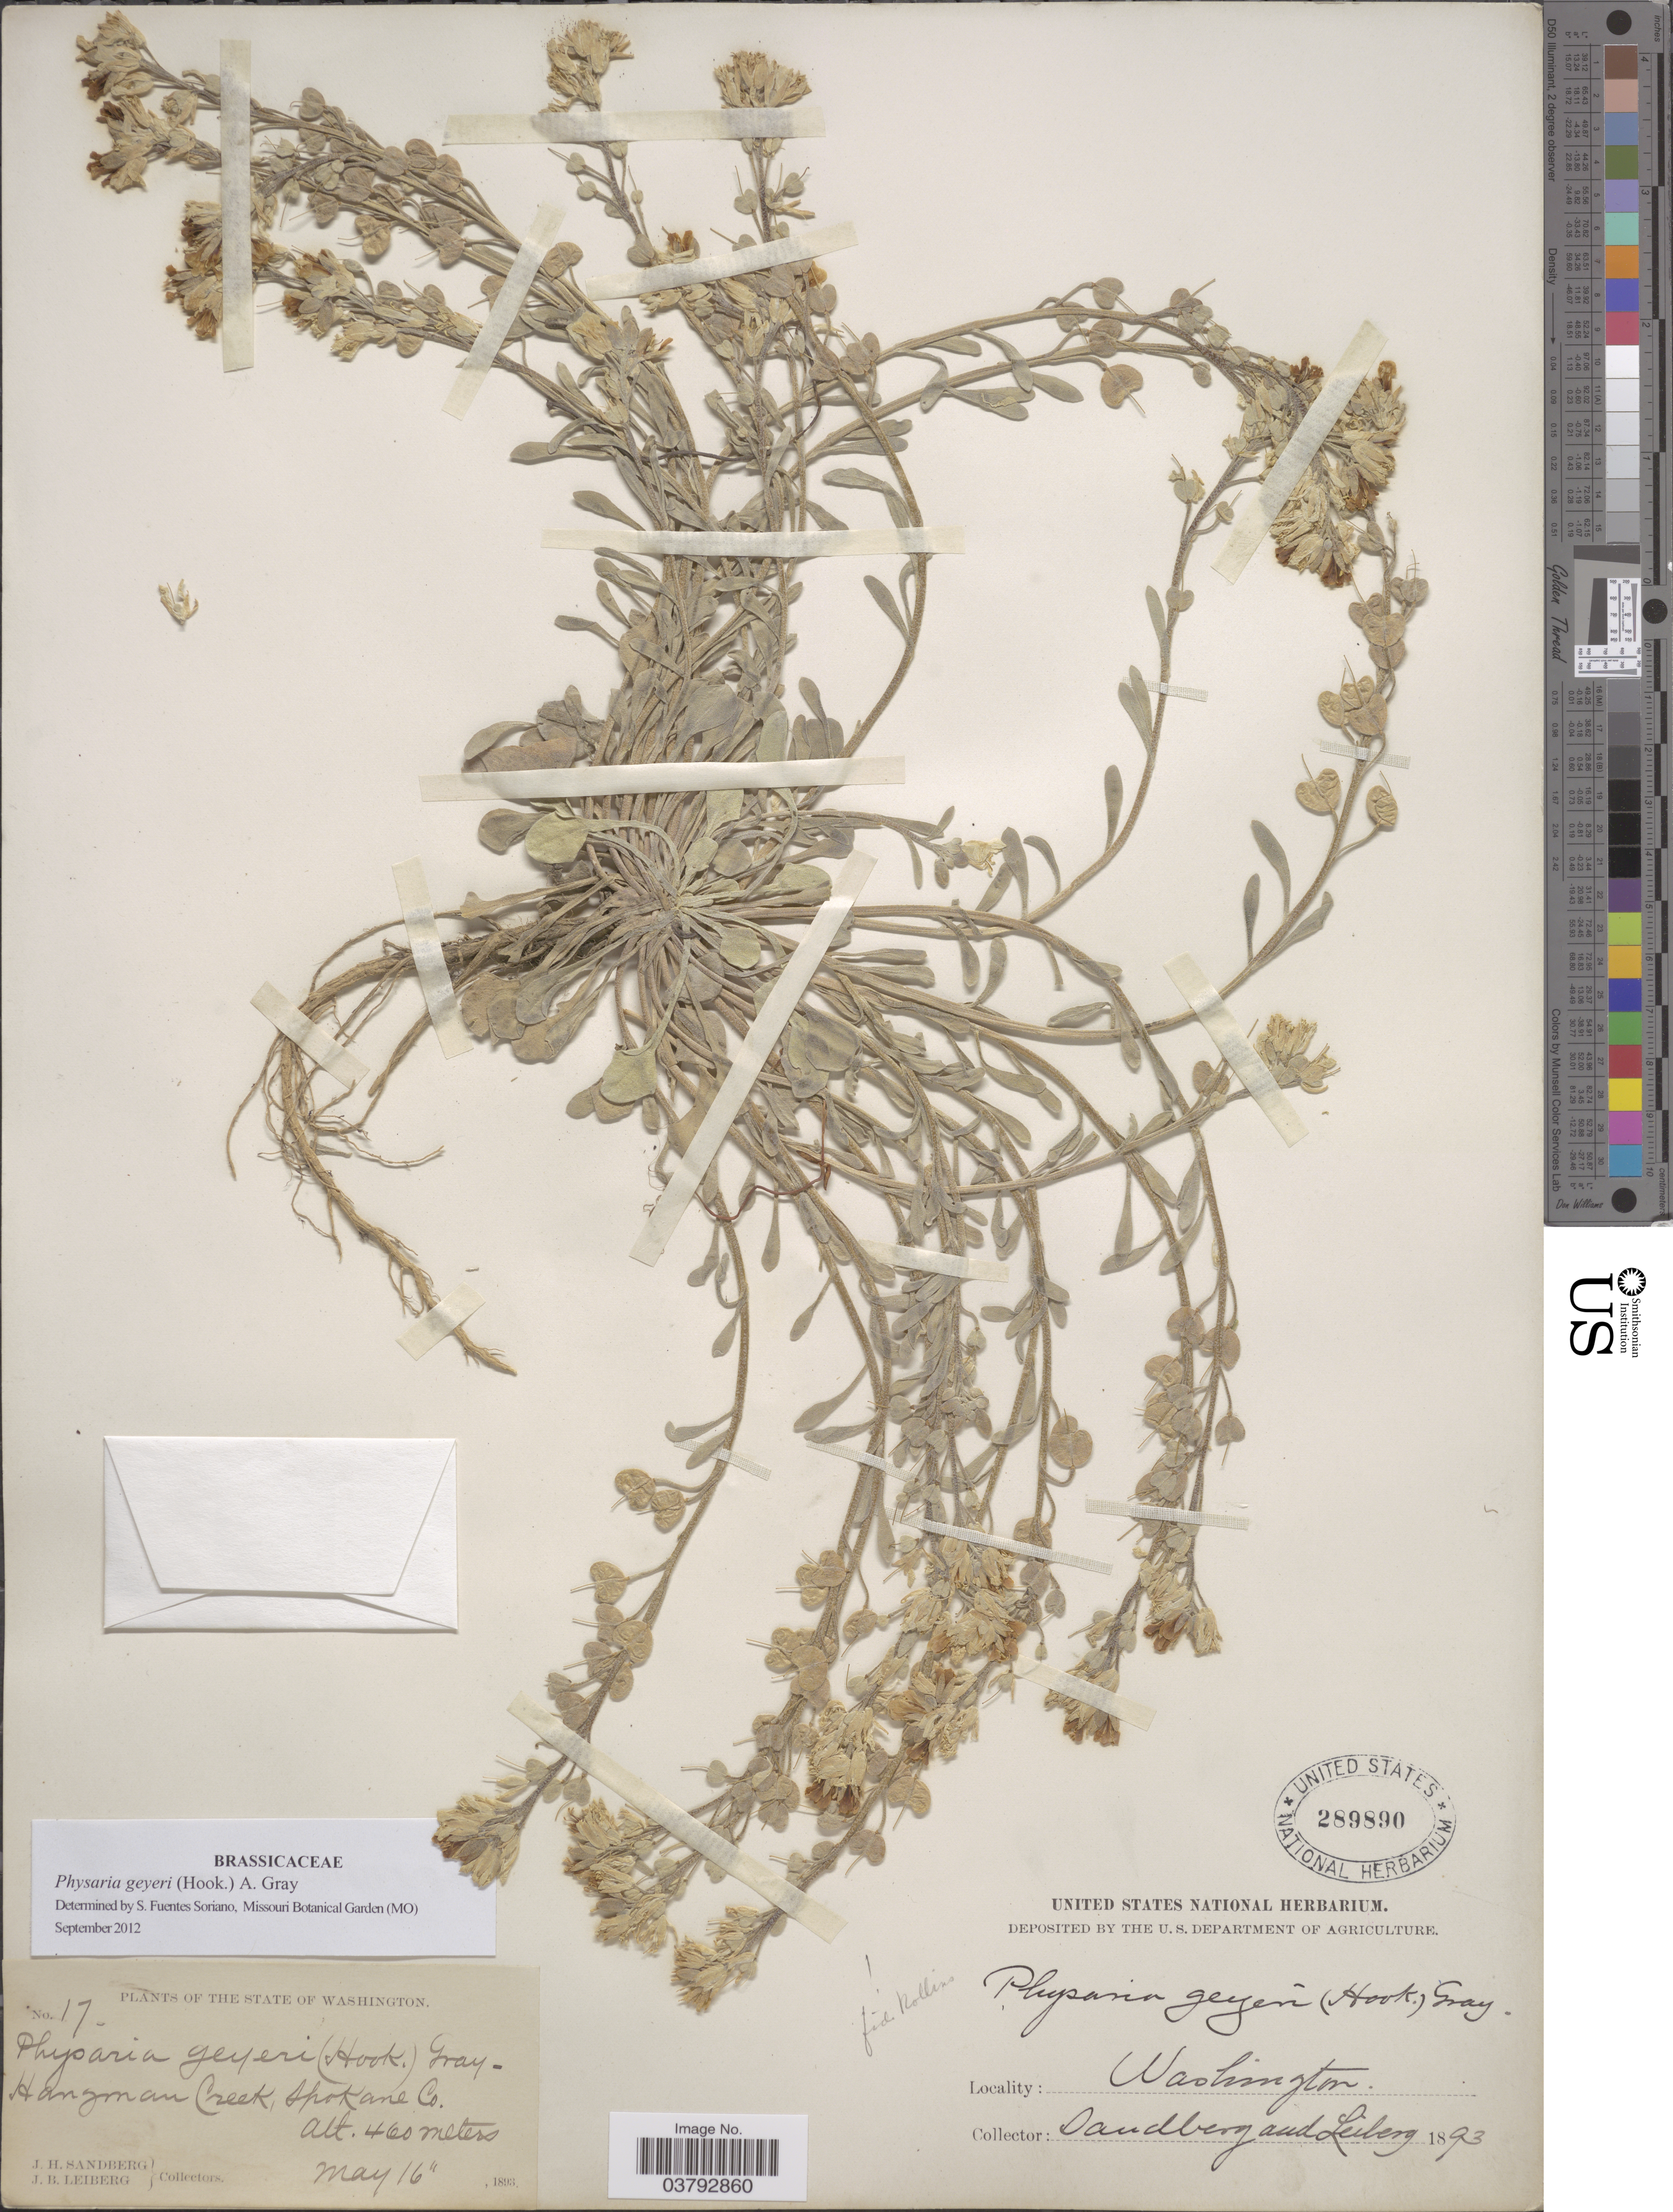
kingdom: Plantae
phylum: Tracheophyta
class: Magnoliopsida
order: Brassicales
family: Brassicaceae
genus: Physaria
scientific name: Physaria geyeri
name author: (Hook.) A. Gray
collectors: J. H. Sandberg & J. B. Leiberg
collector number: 17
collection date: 1893-05-16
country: United States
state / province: Washington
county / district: Spokane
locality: Hangman Creek, Spokane Co.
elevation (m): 460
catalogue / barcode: US 289890